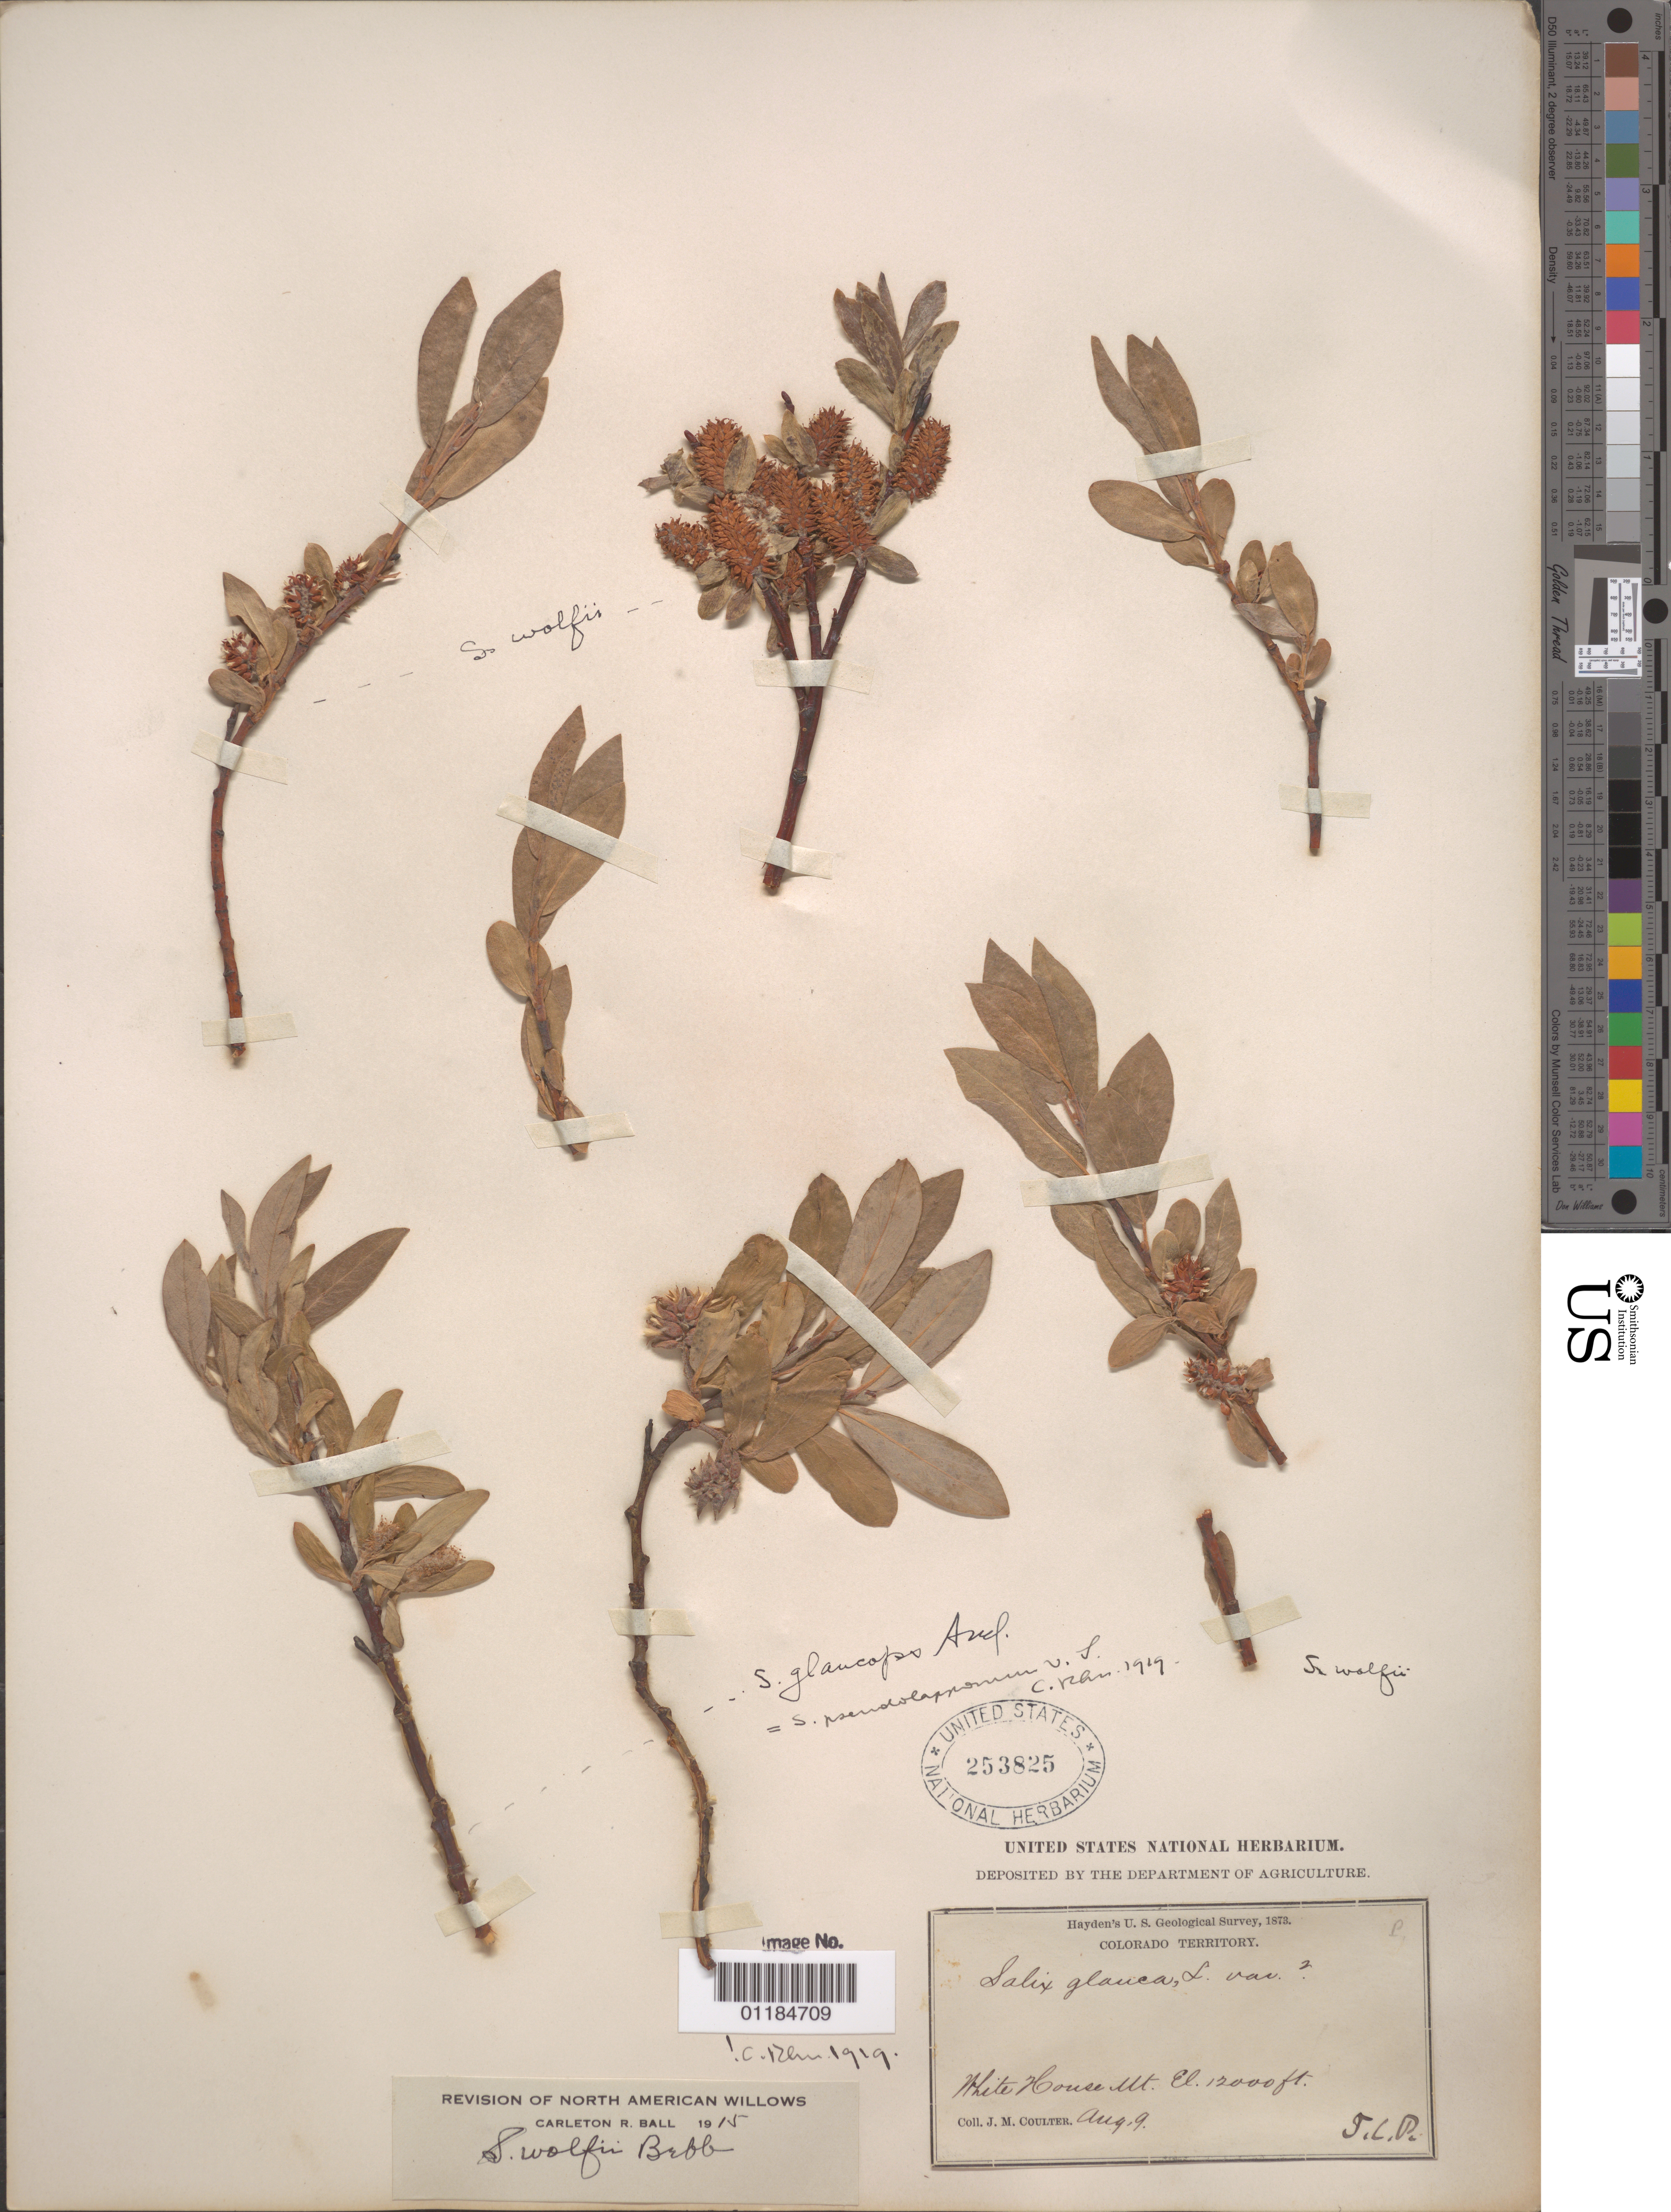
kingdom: Plantae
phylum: Tracheophyta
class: Magnoliopsida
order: Malpighiales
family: Salicaceae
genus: Salix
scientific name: Salix wolfii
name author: Bebb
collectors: J. M. Coulter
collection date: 1873-08-09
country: United States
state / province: Colorado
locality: White House Mt.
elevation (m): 3658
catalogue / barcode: US 253825